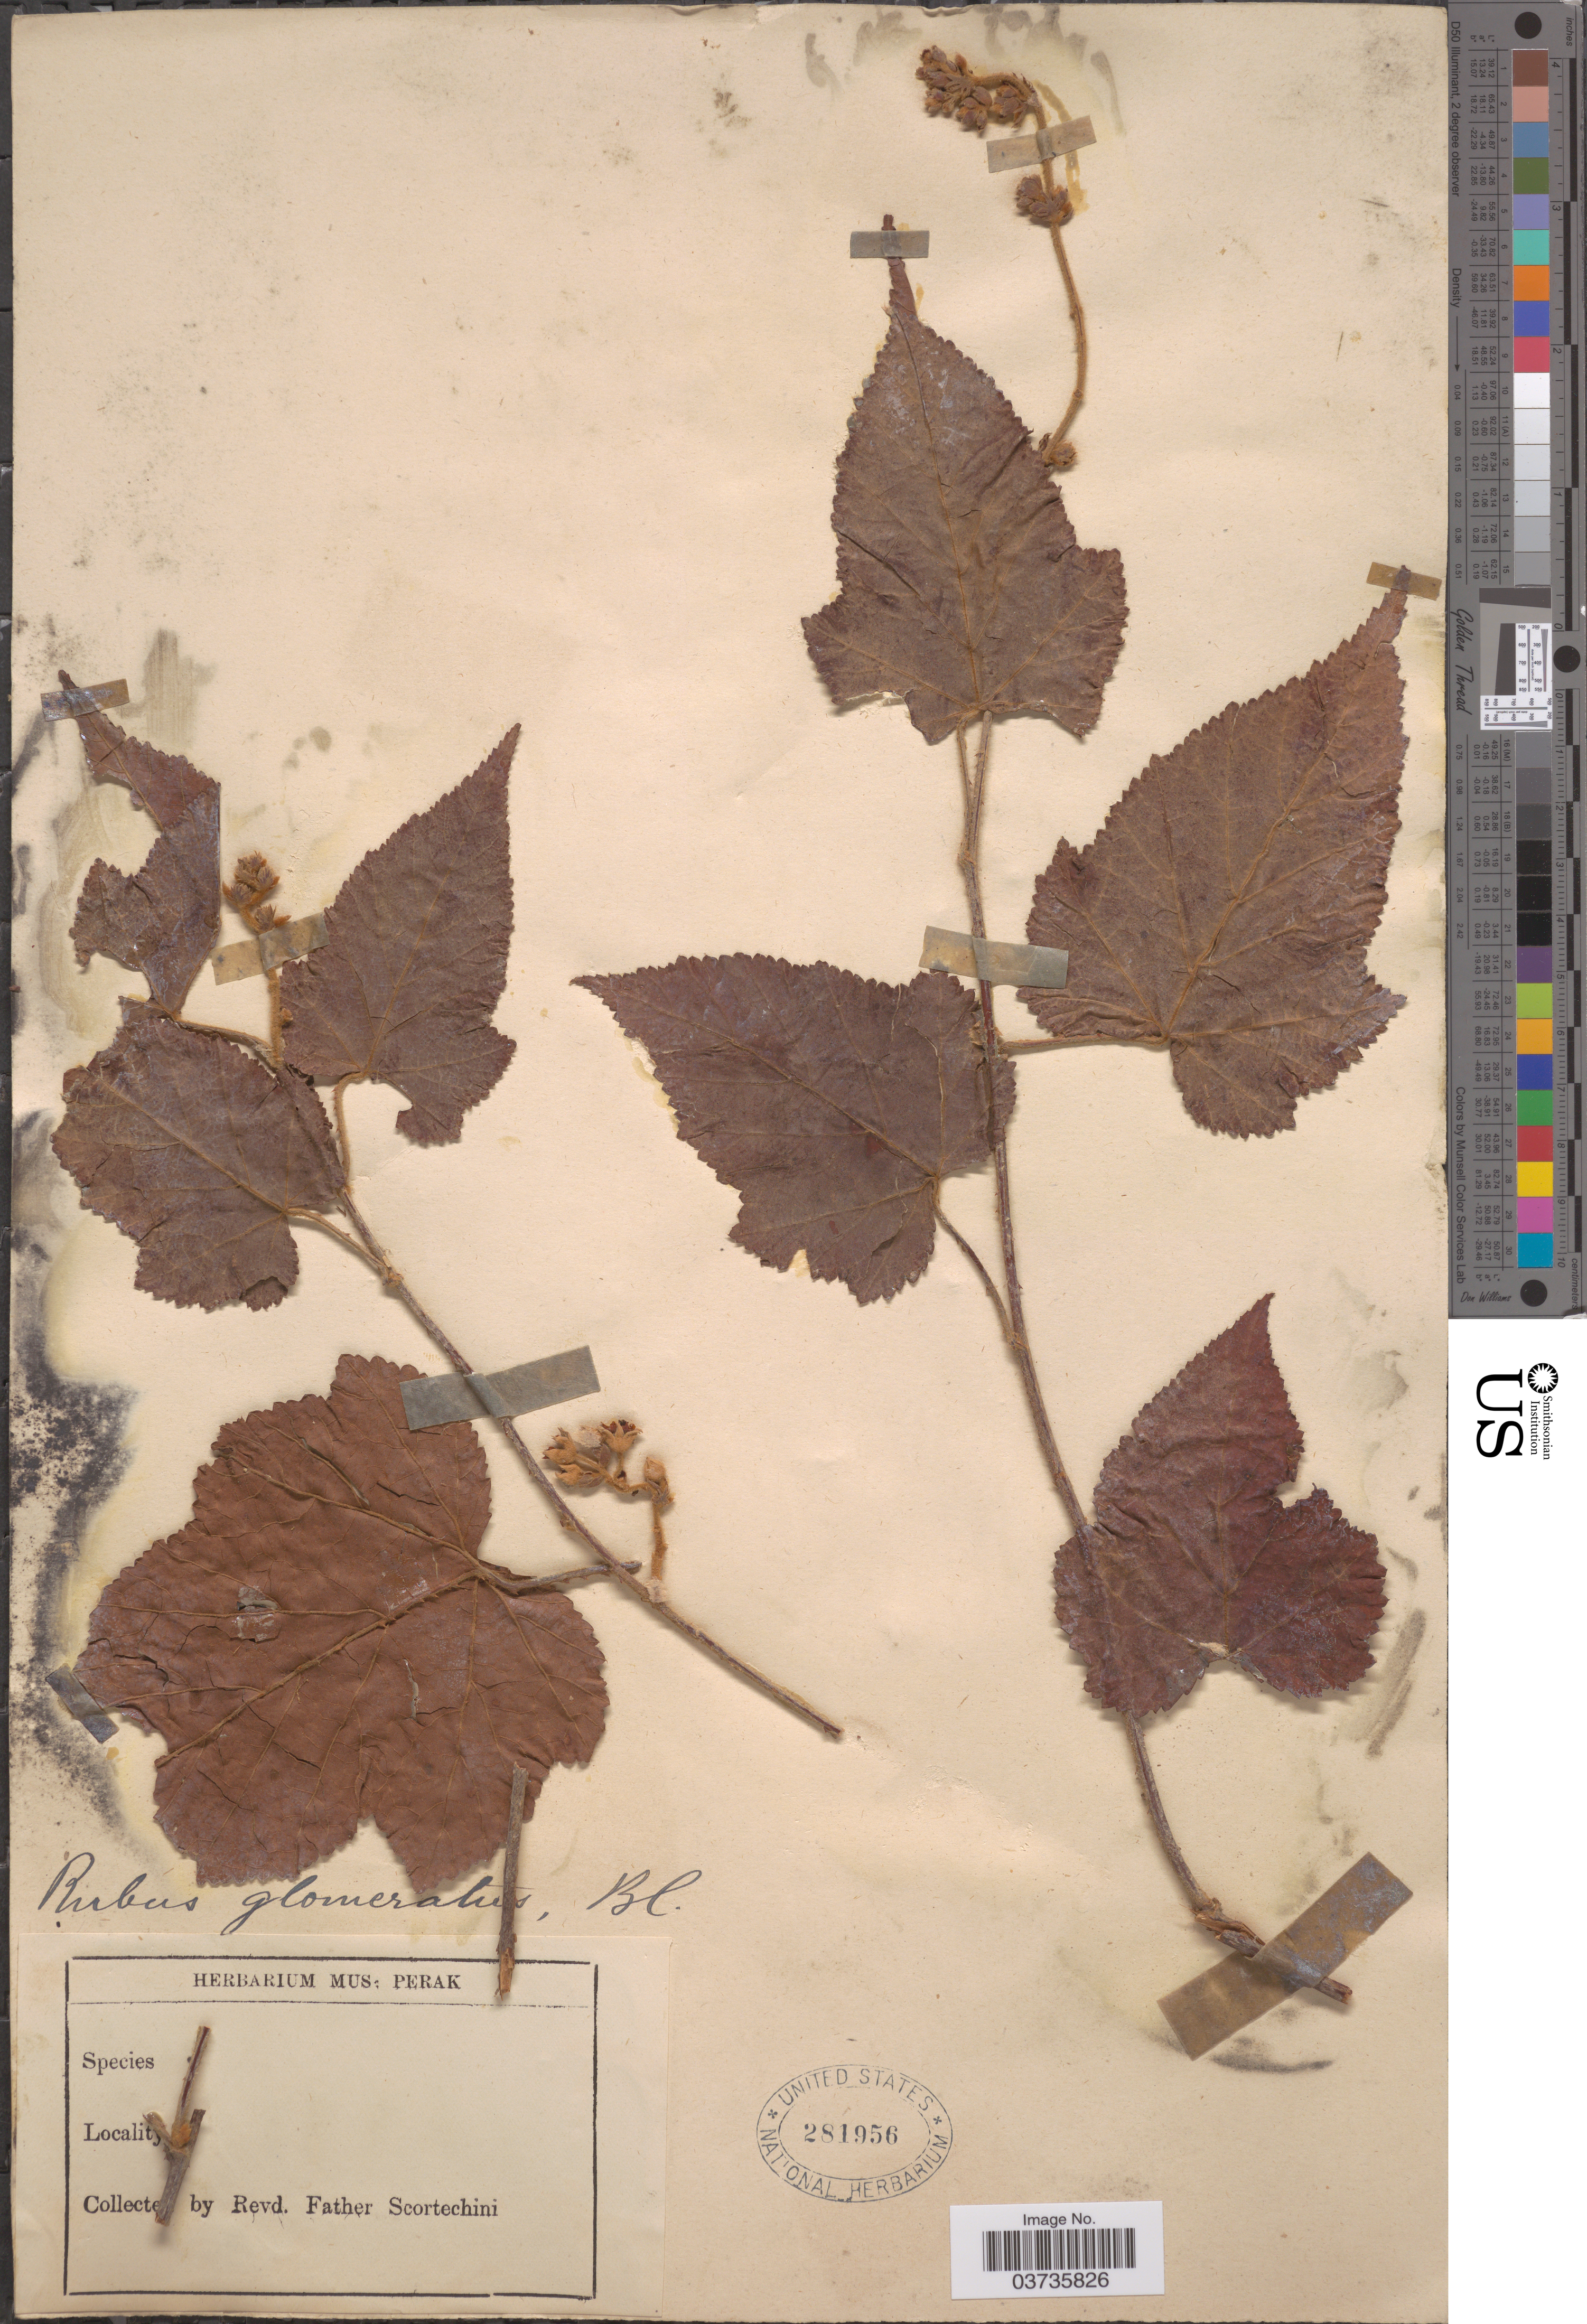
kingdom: Plantae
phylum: Tracheophyta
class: Magnoliopsida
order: Rosales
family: Rosaceae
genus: Rubus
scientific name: Rubus glomeratus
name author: Blume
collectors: Fr. Scortechini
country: Malaysia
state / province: Perak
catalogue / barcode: US 281956